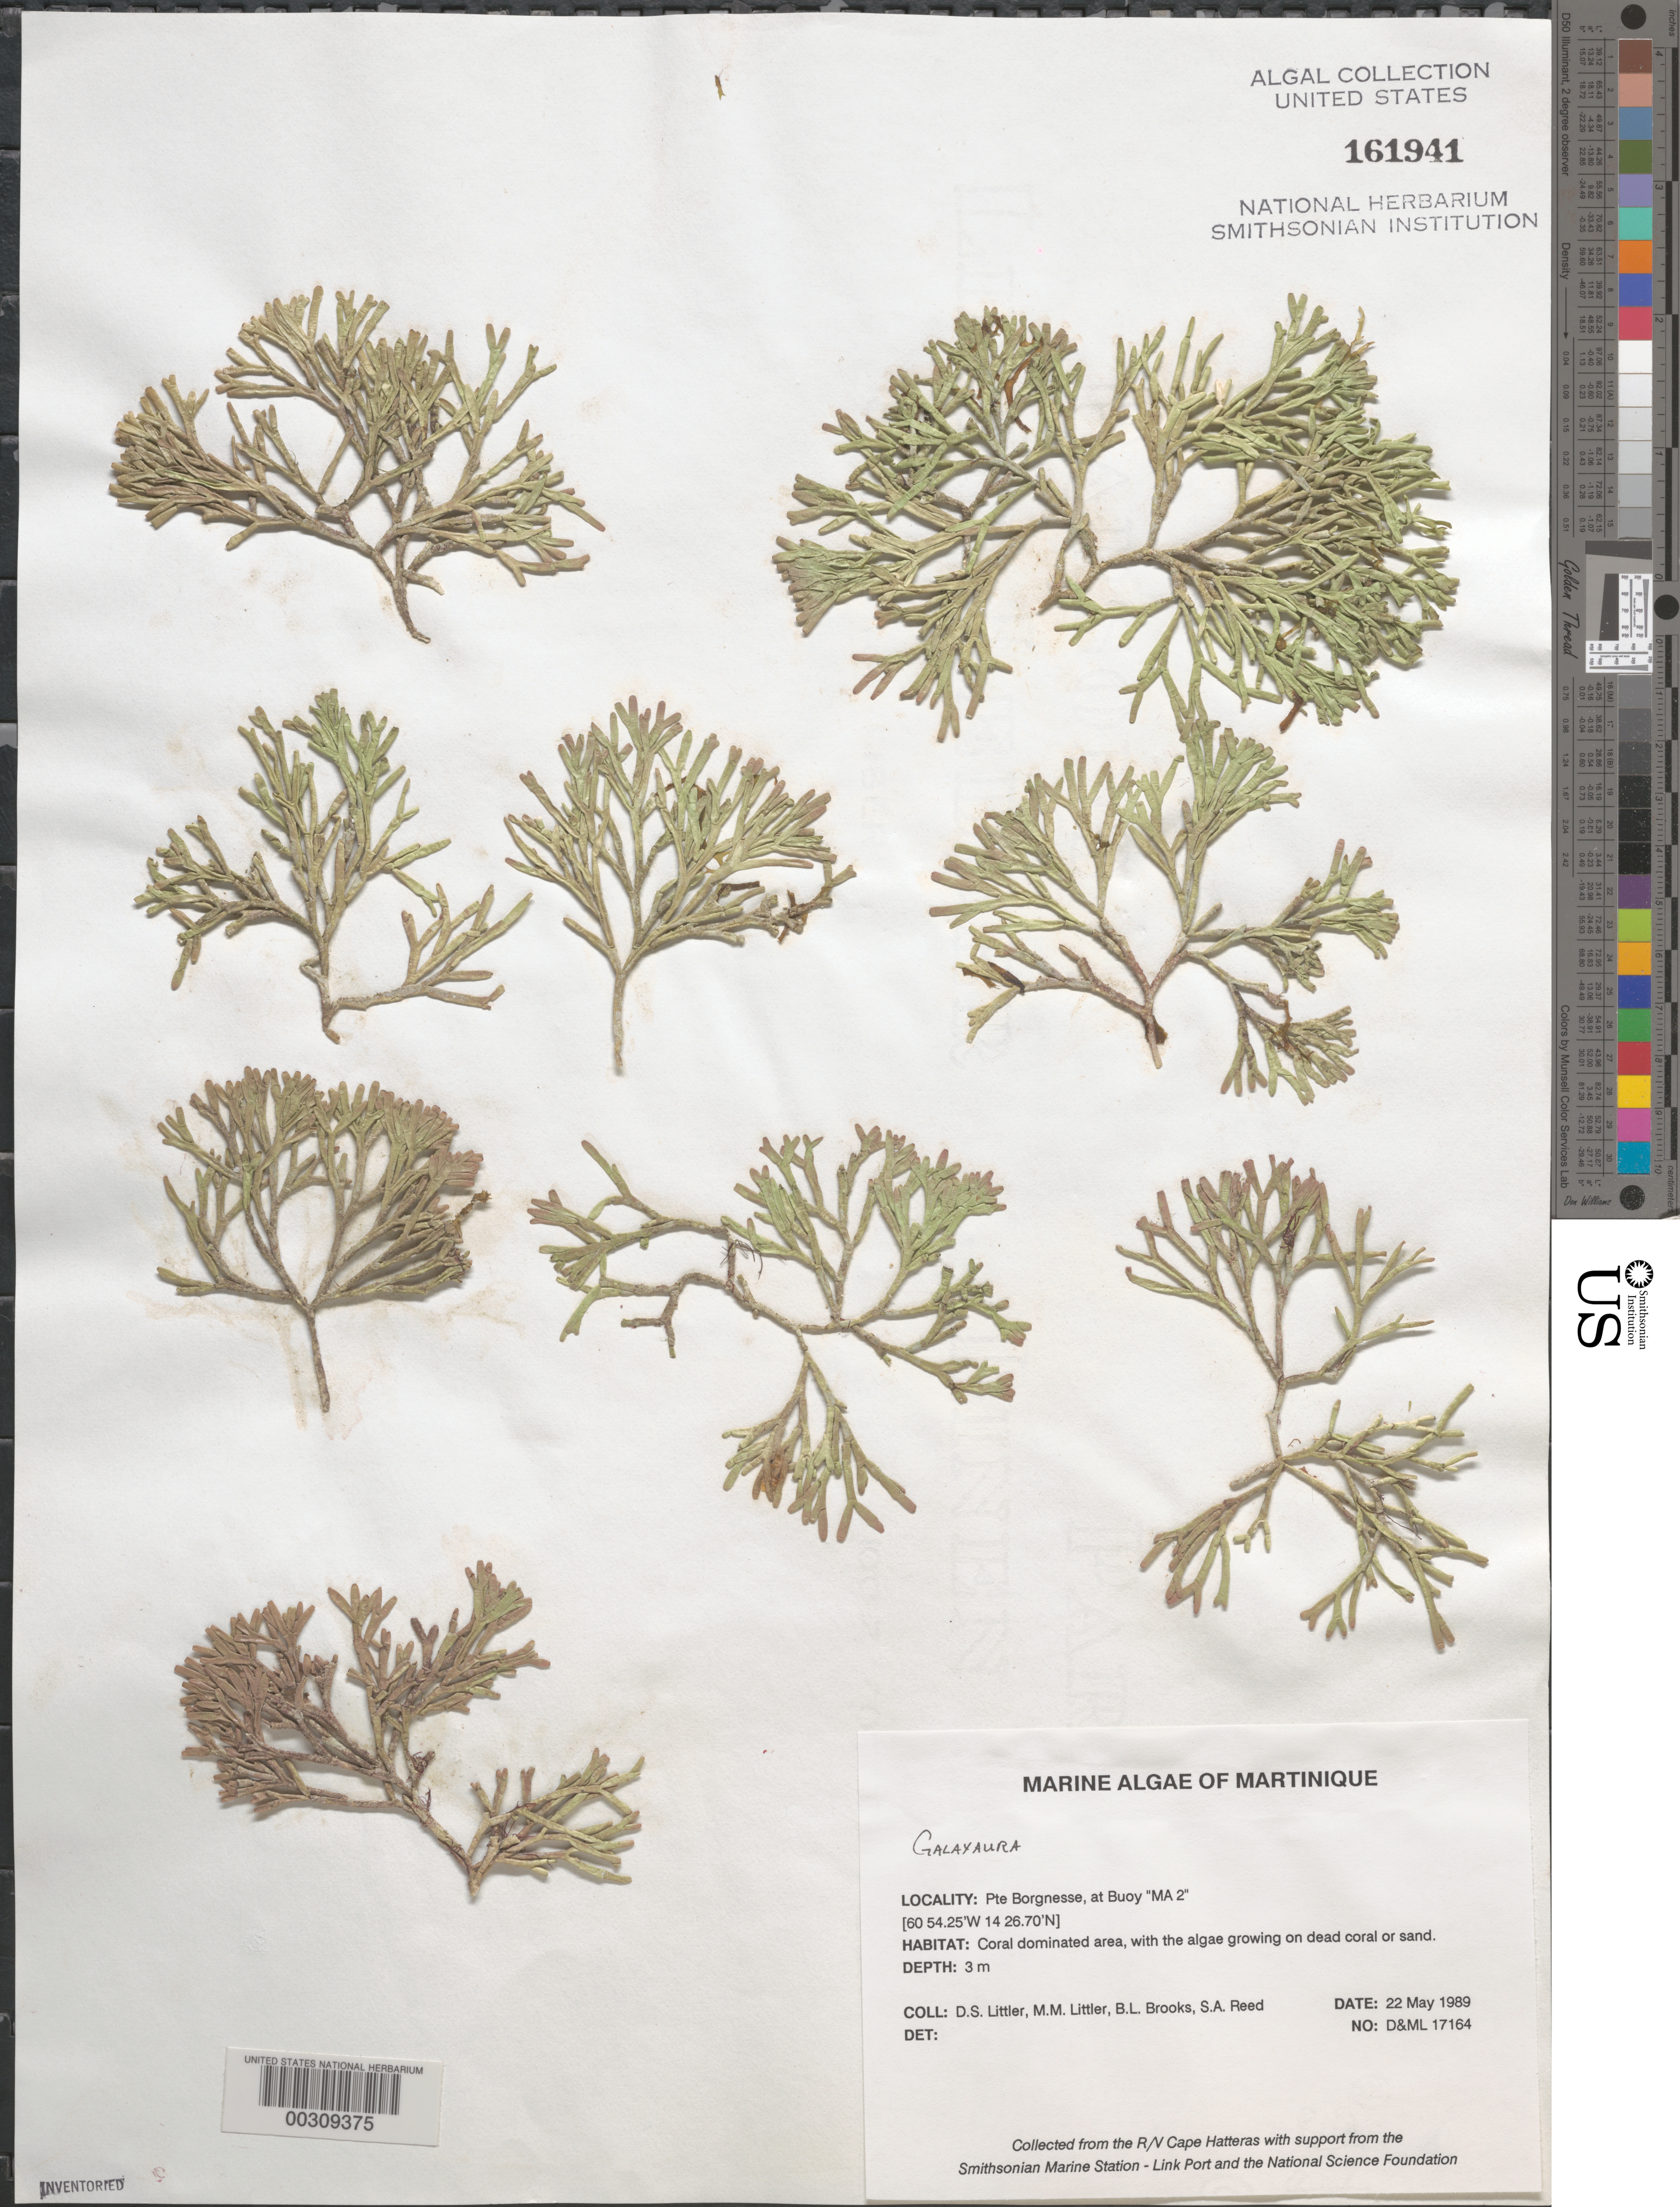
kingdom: Plantae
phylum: Rhodophyta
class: Florideophyceae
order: Nemaliales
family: Galaxauraceae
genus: Galaxaura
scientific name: Galaxaura sp.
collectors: D. S. Littler, M. M. Littler, B. Brooks & S. Reed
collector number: D&ML 17164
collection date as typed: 22 May 1989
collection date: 1989-05-22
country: Martinique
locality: Pointe Borgnesse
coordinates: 14 26.70 N, 60 54.25' W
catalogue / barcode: US 161941